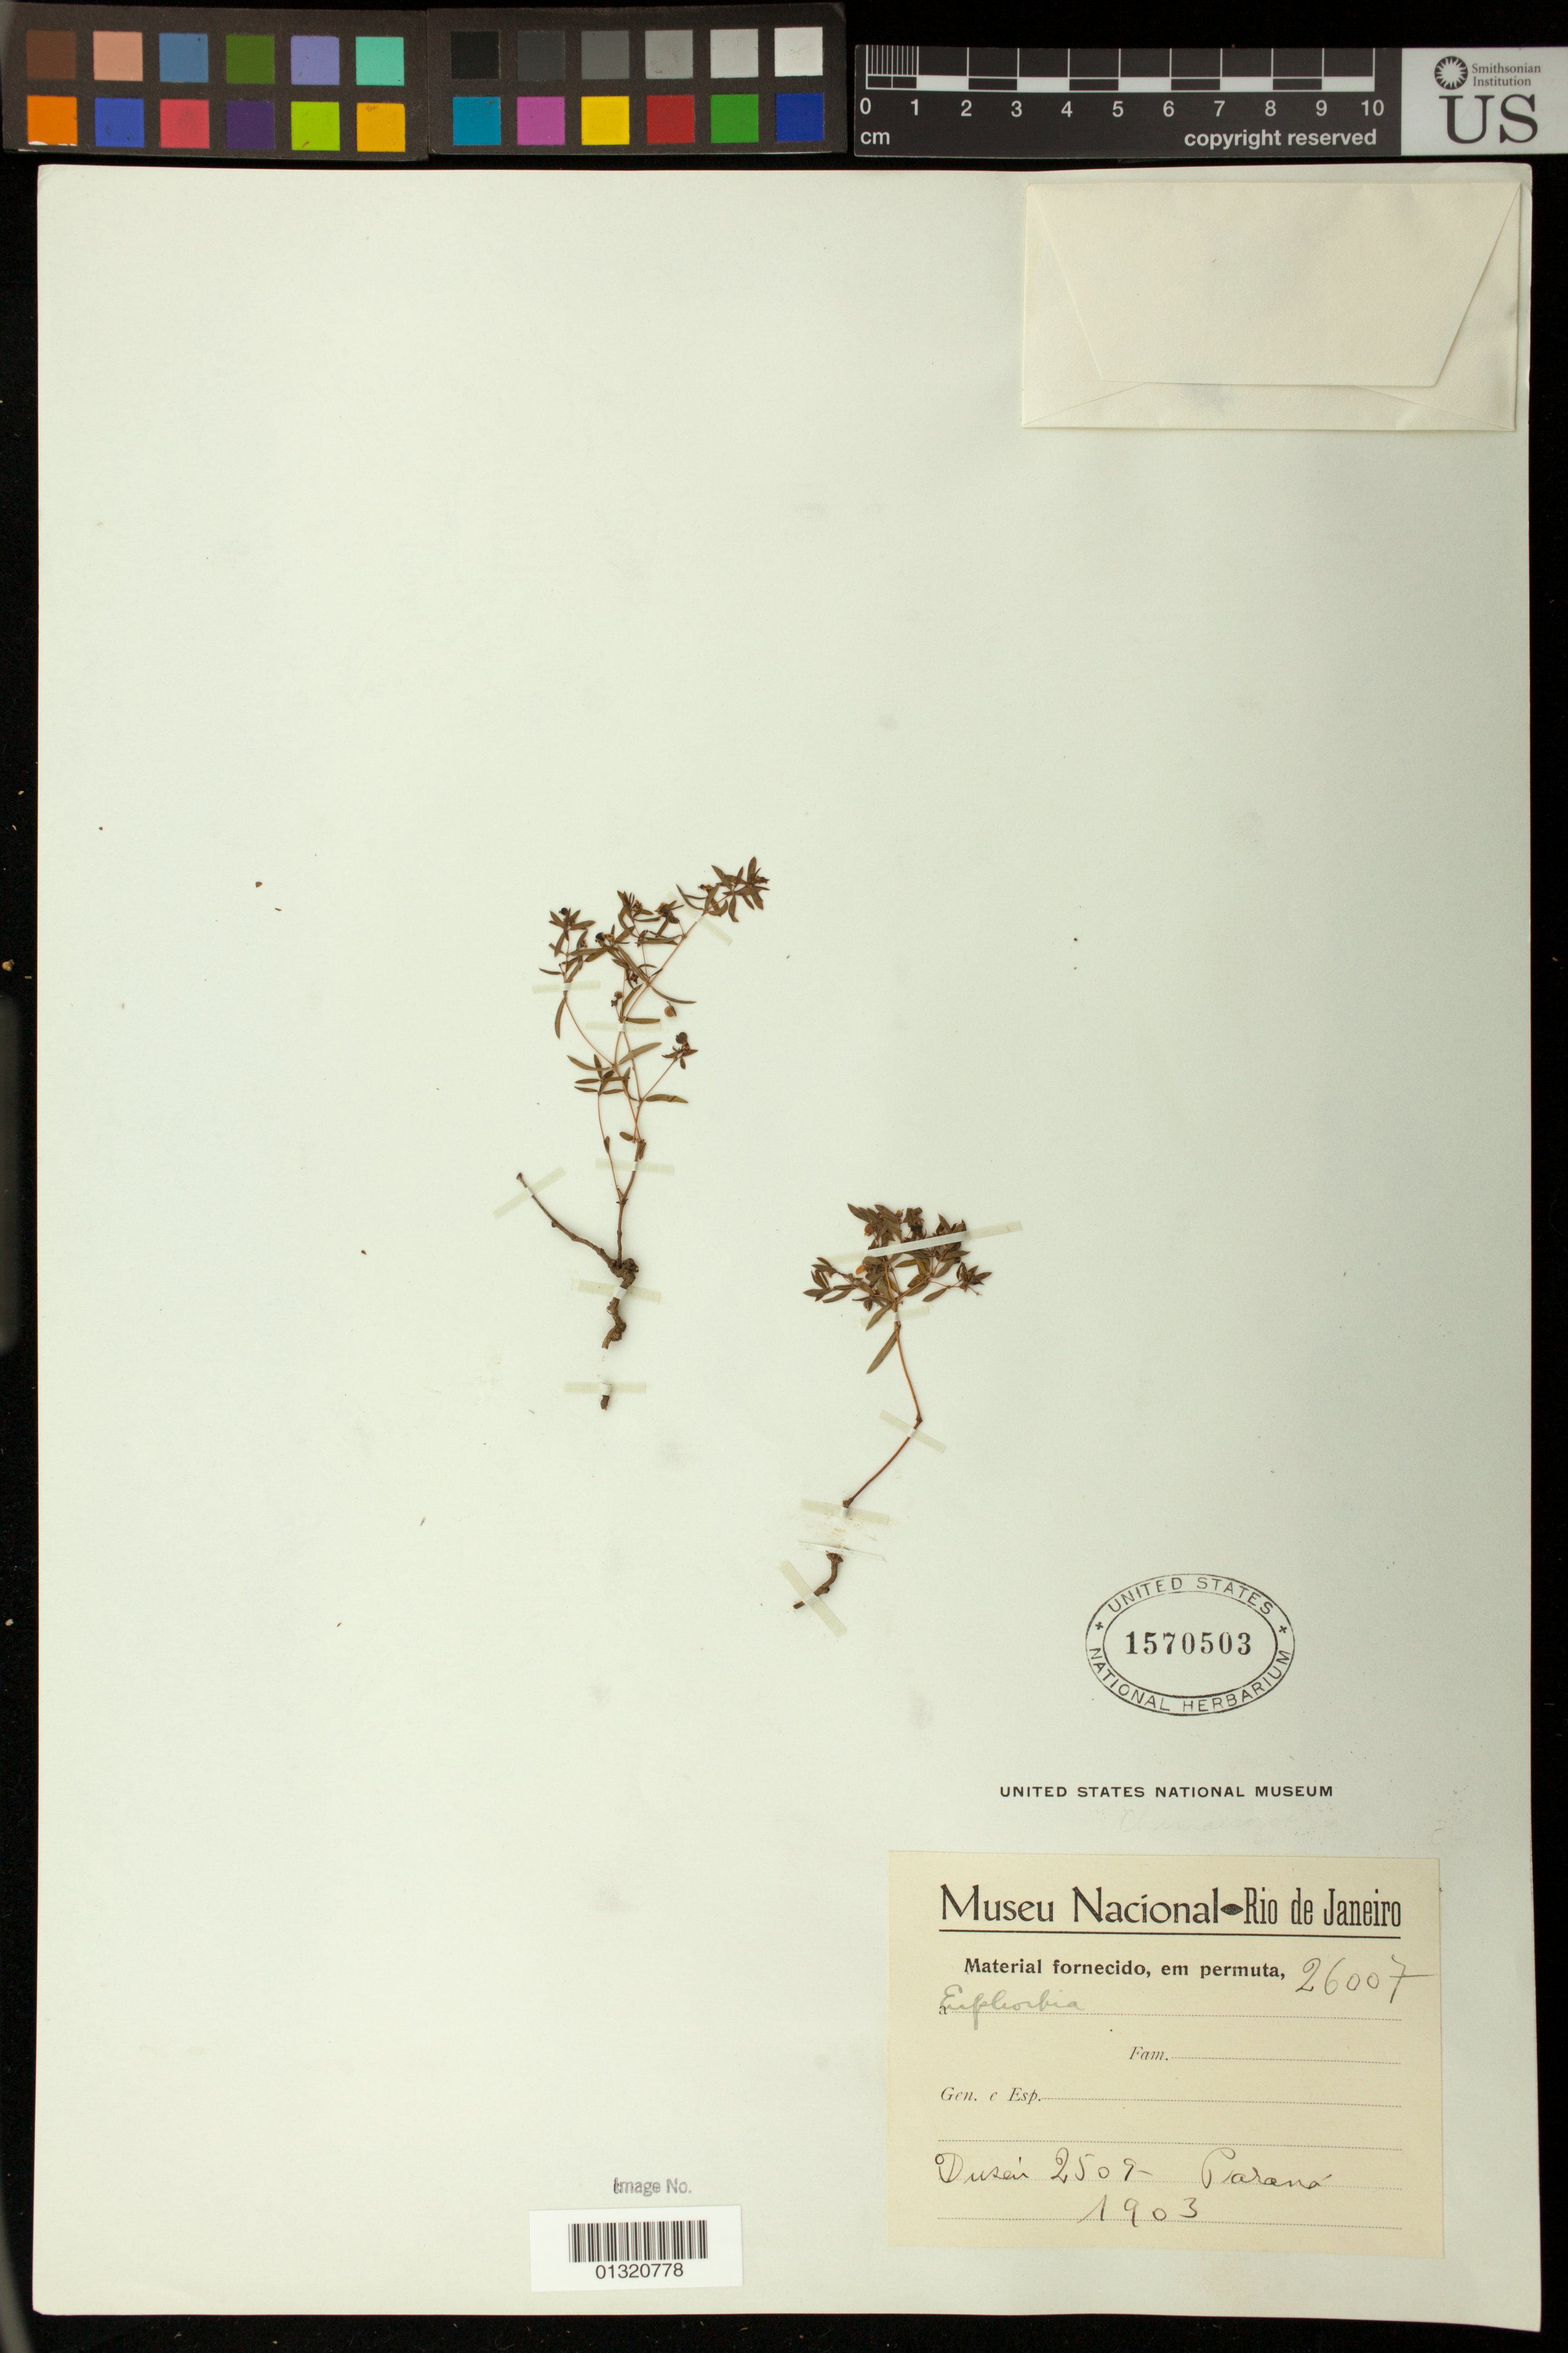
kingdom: Plantae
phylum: Tracheophyta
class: Magnoliopsida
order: Malpighiales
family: Euphorbiaceae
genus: Euphorbia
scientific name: Euphorbia sp.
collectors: P. Dusén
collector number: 2509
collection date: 1903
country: Brazil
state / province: Paraná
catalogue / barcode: US 1570503